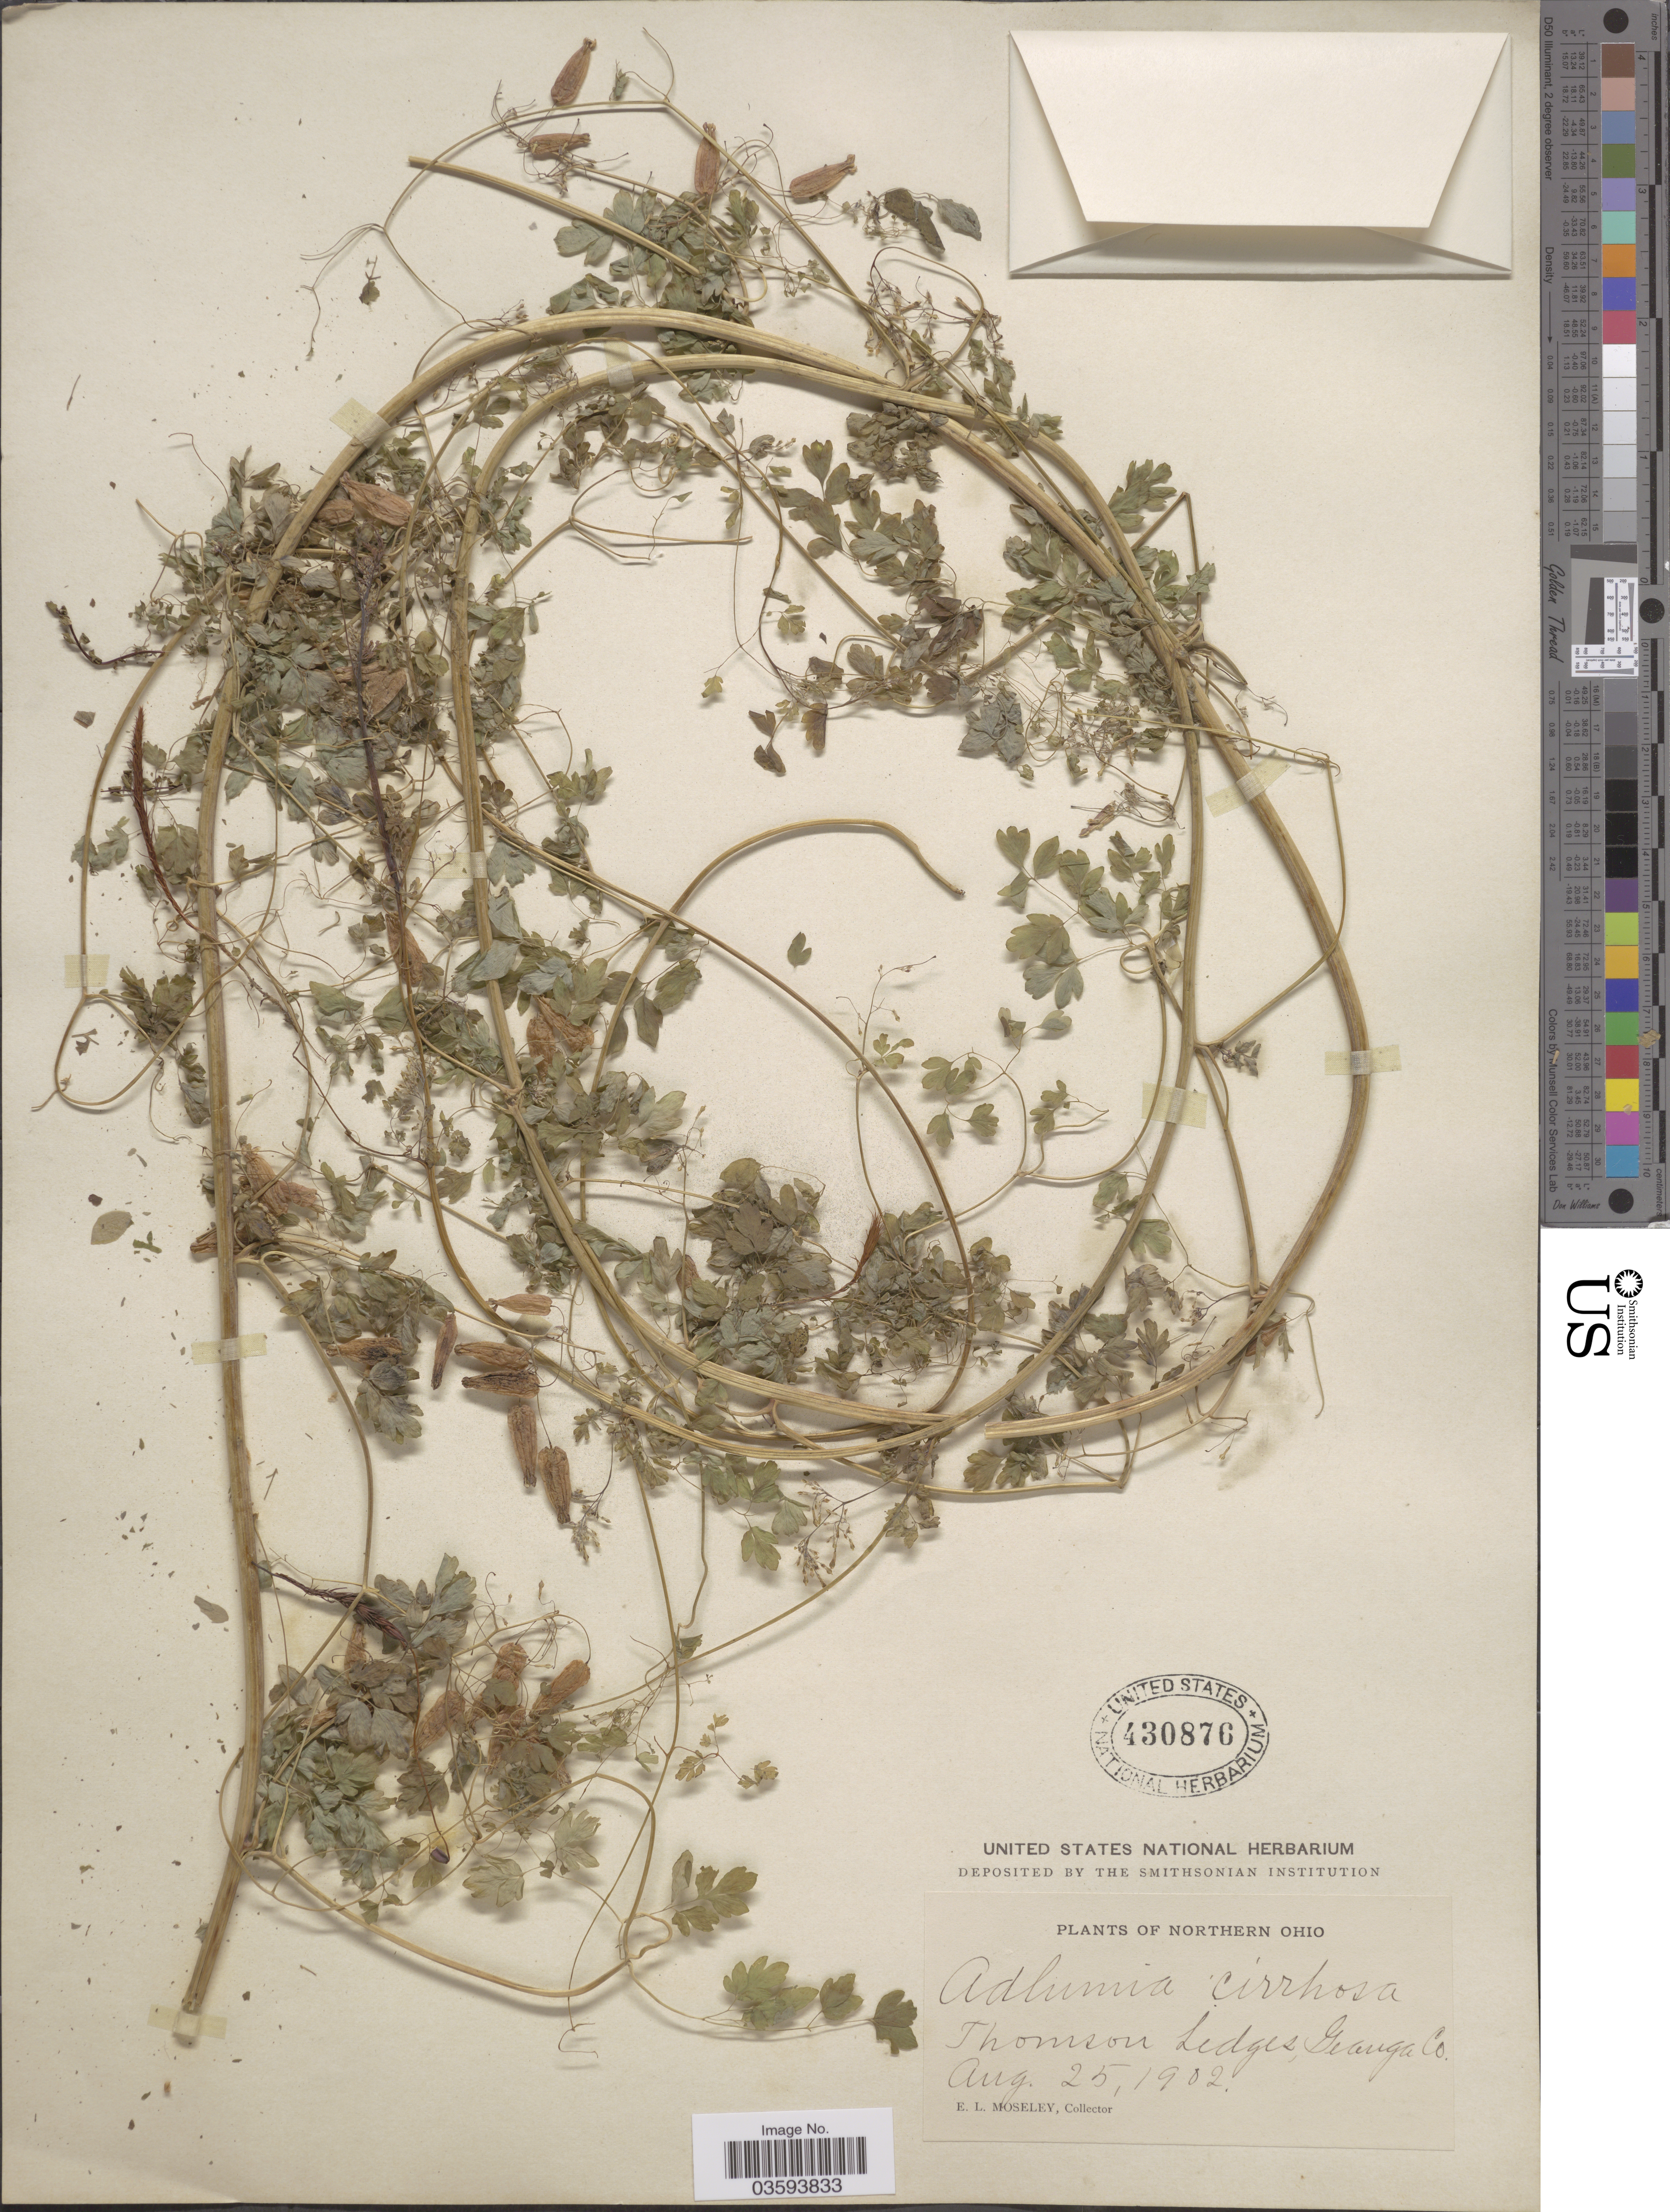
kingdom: Plantae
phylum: Tracheophyta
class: Magnoliopsida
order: Ranunculales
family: Papaveraceae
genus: Adlumia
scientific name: Adlumia cirrhosa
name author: Raf. ex DC.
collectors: E. Moseley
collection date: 1902-08-25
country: United States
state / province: Ohio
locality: Northern Ohio. Thomson Ledges, Geauga Co.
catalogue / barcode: US 430876